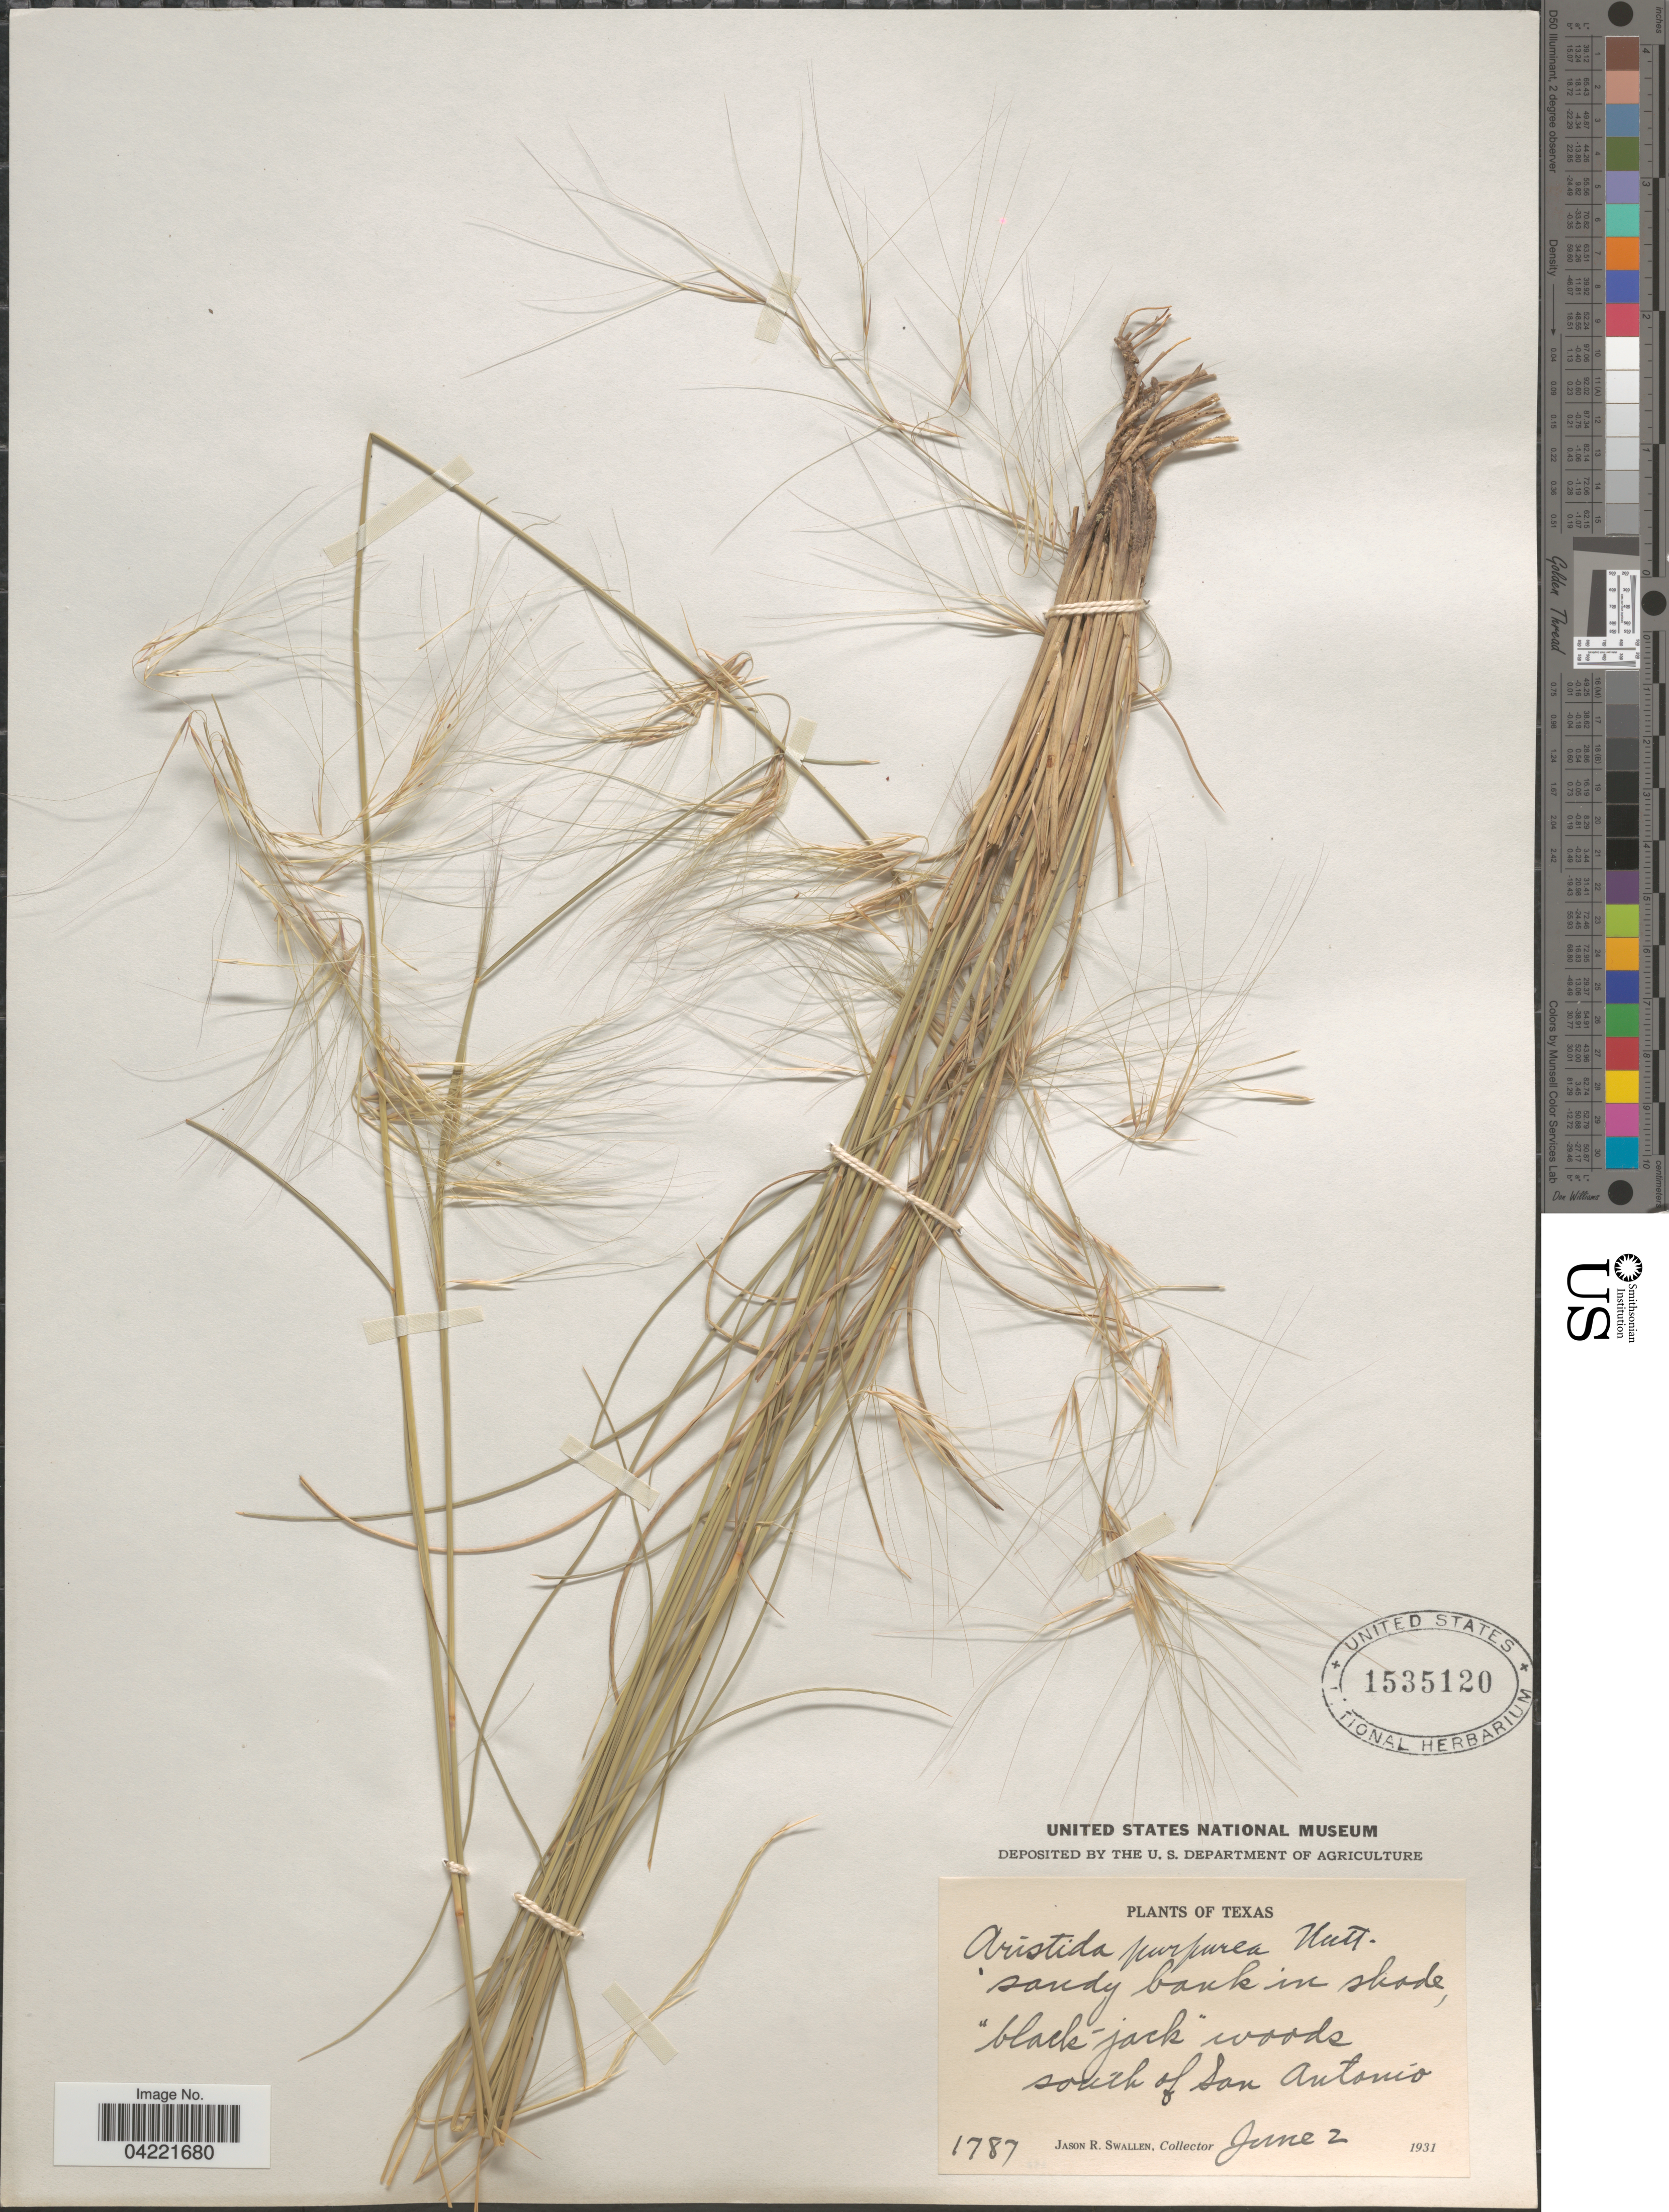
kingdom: Plantae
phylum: Tracheophyta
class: Liliopsida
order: Poales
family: Poaceae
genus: Aristida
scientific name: Aristida purpurea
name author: Nutt.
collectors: J. R. Swallen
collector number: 1787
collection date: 1931-06-02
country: United States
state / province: Texas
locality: South of San Antonio.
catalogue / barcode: US 1535120